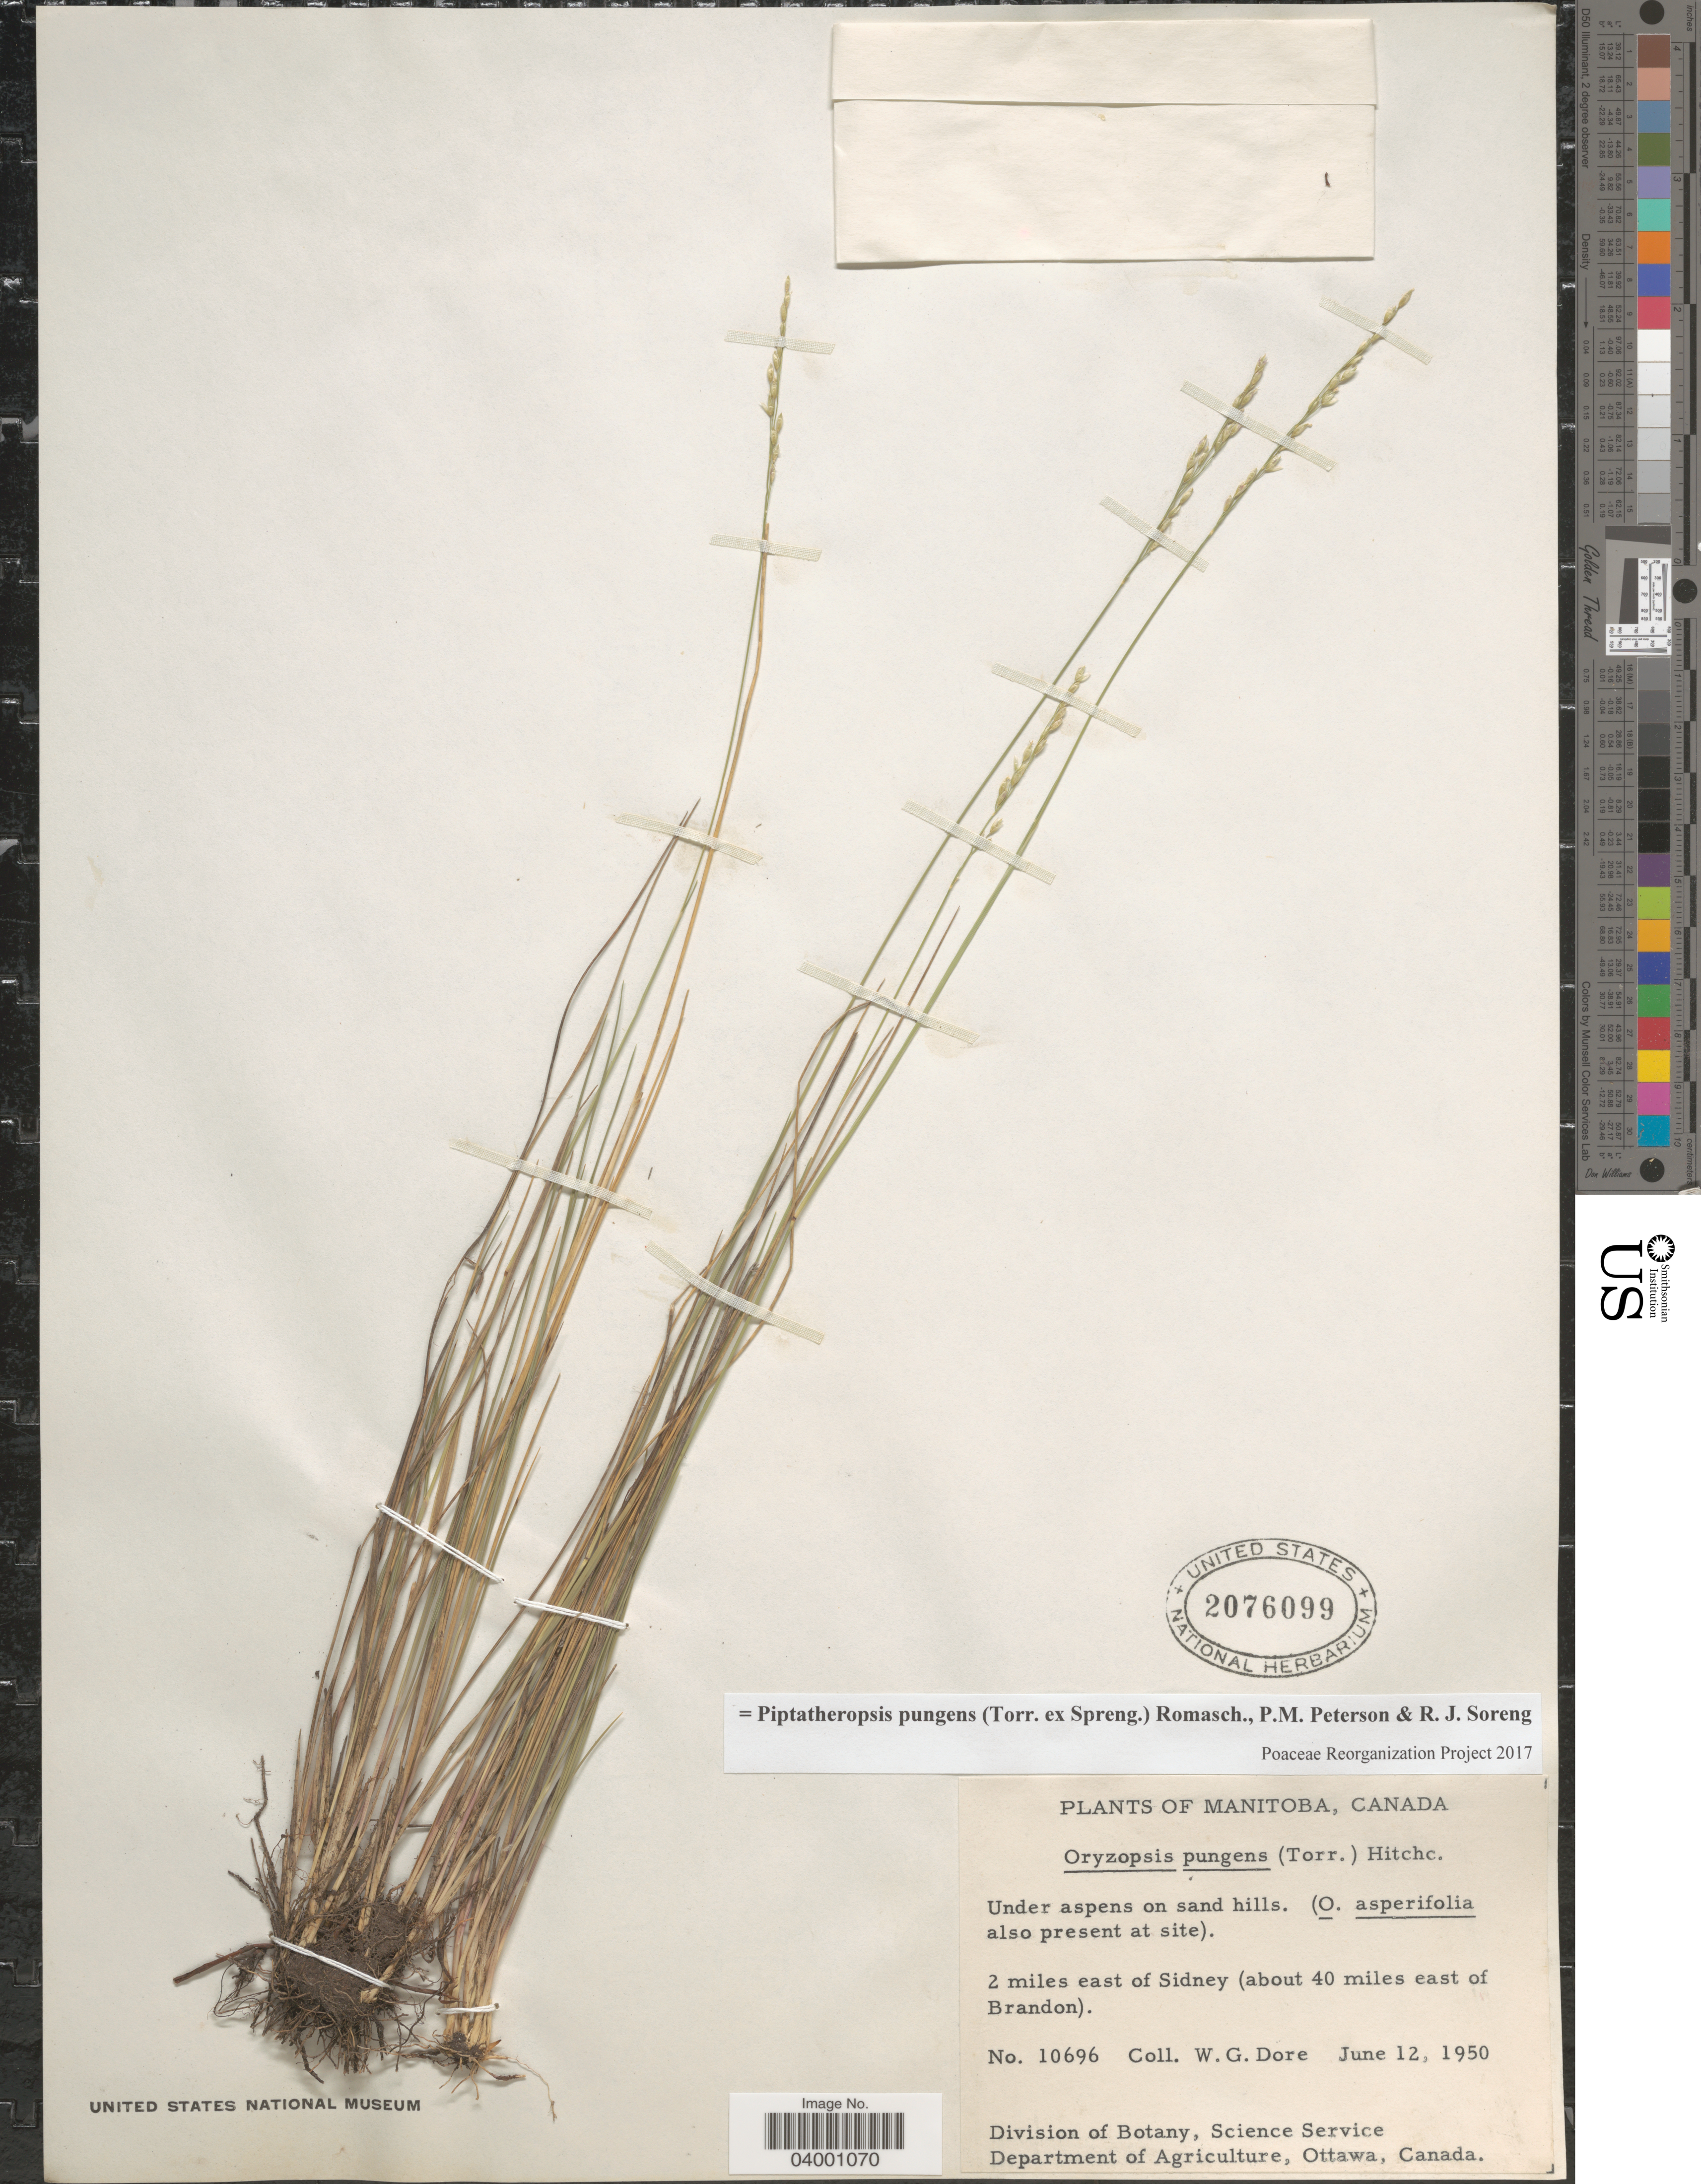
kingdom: Plantae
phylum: Tracheophyta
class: Liliopsida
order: Poales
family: Poaceae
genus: Piptatheropsis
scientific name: Piptatheropsis pungens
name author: (Torr. ex Spreng.) Romasch. et al.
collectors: W. Dore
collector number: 10696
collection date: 1950-06-12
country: Canada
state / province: Manitoba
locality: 2 miles east of Sidney (about 40 miles east of Brandon).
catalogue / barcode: US 2076099